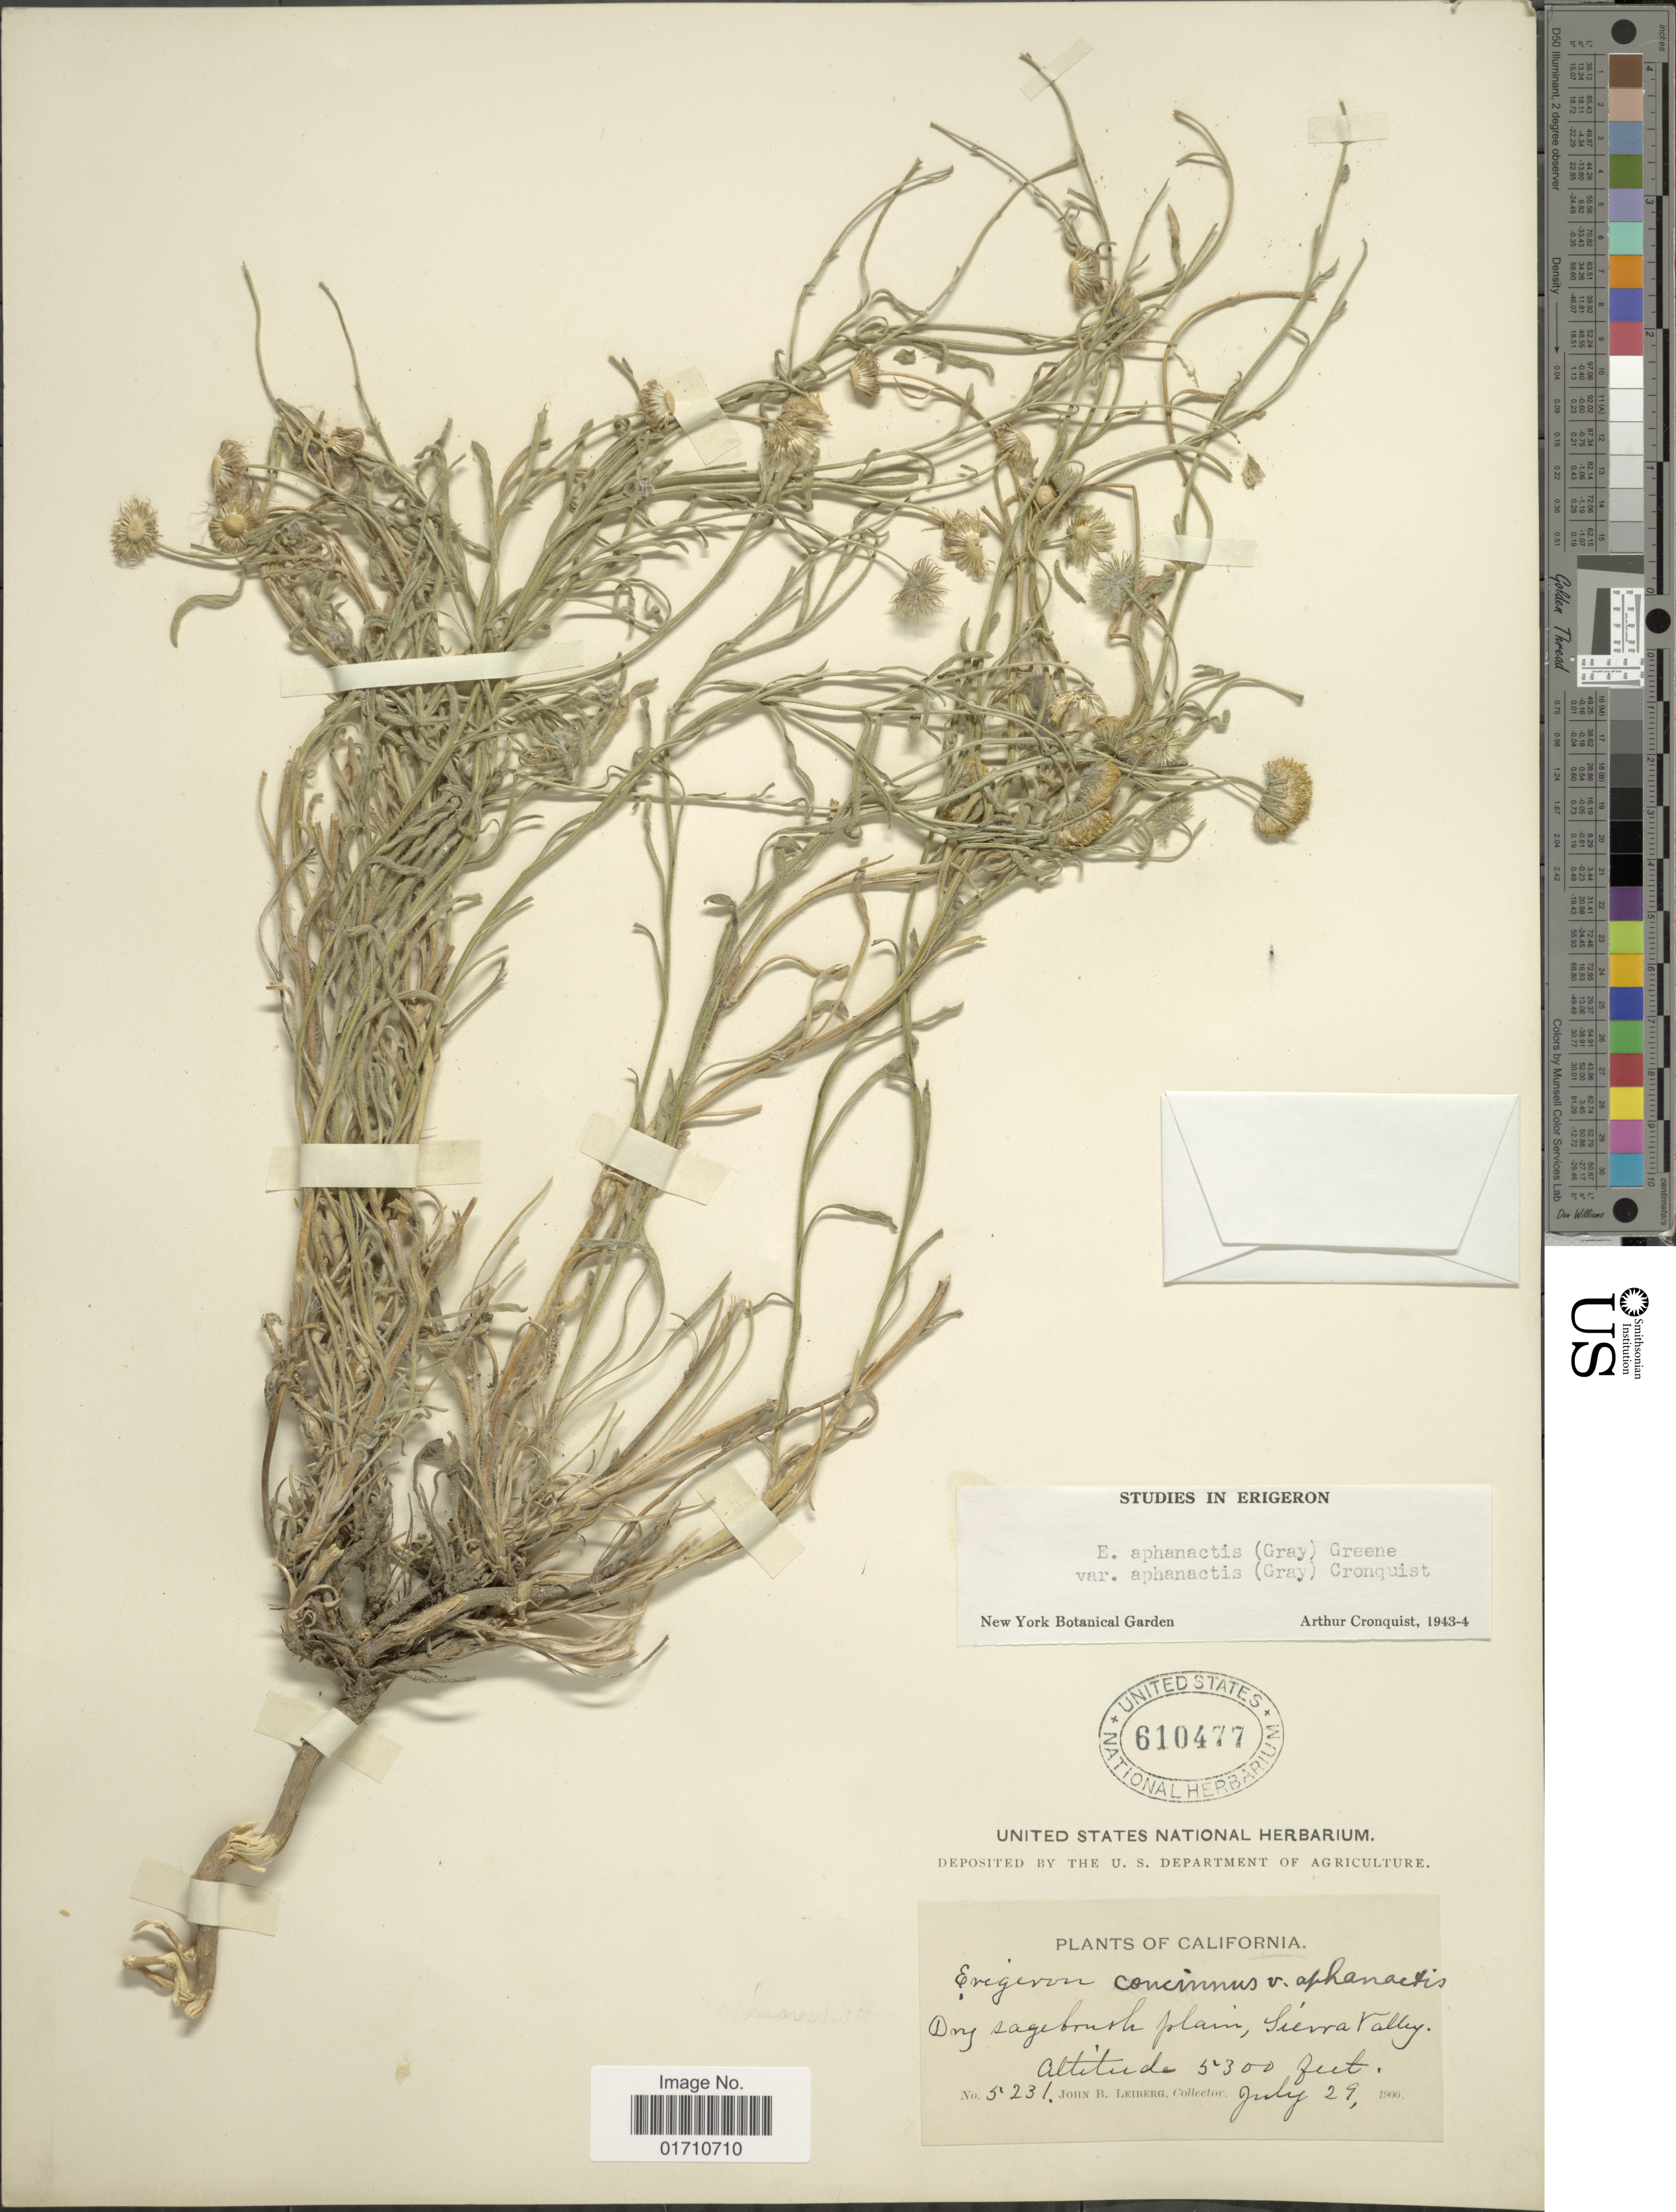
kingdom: Plantae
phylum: Tracheophyta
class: Magnoliopsida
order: Asterales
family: Asteraceae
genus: Erigeron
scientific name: Erigeron aphanactis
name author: (A. Gray) Greene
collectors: J. B. Leiberg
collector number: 5231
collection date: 1900-07-29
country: United States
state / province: California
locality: Dry sagebrush plain, Sierra Valley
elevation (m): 1615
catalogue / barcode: US 610477